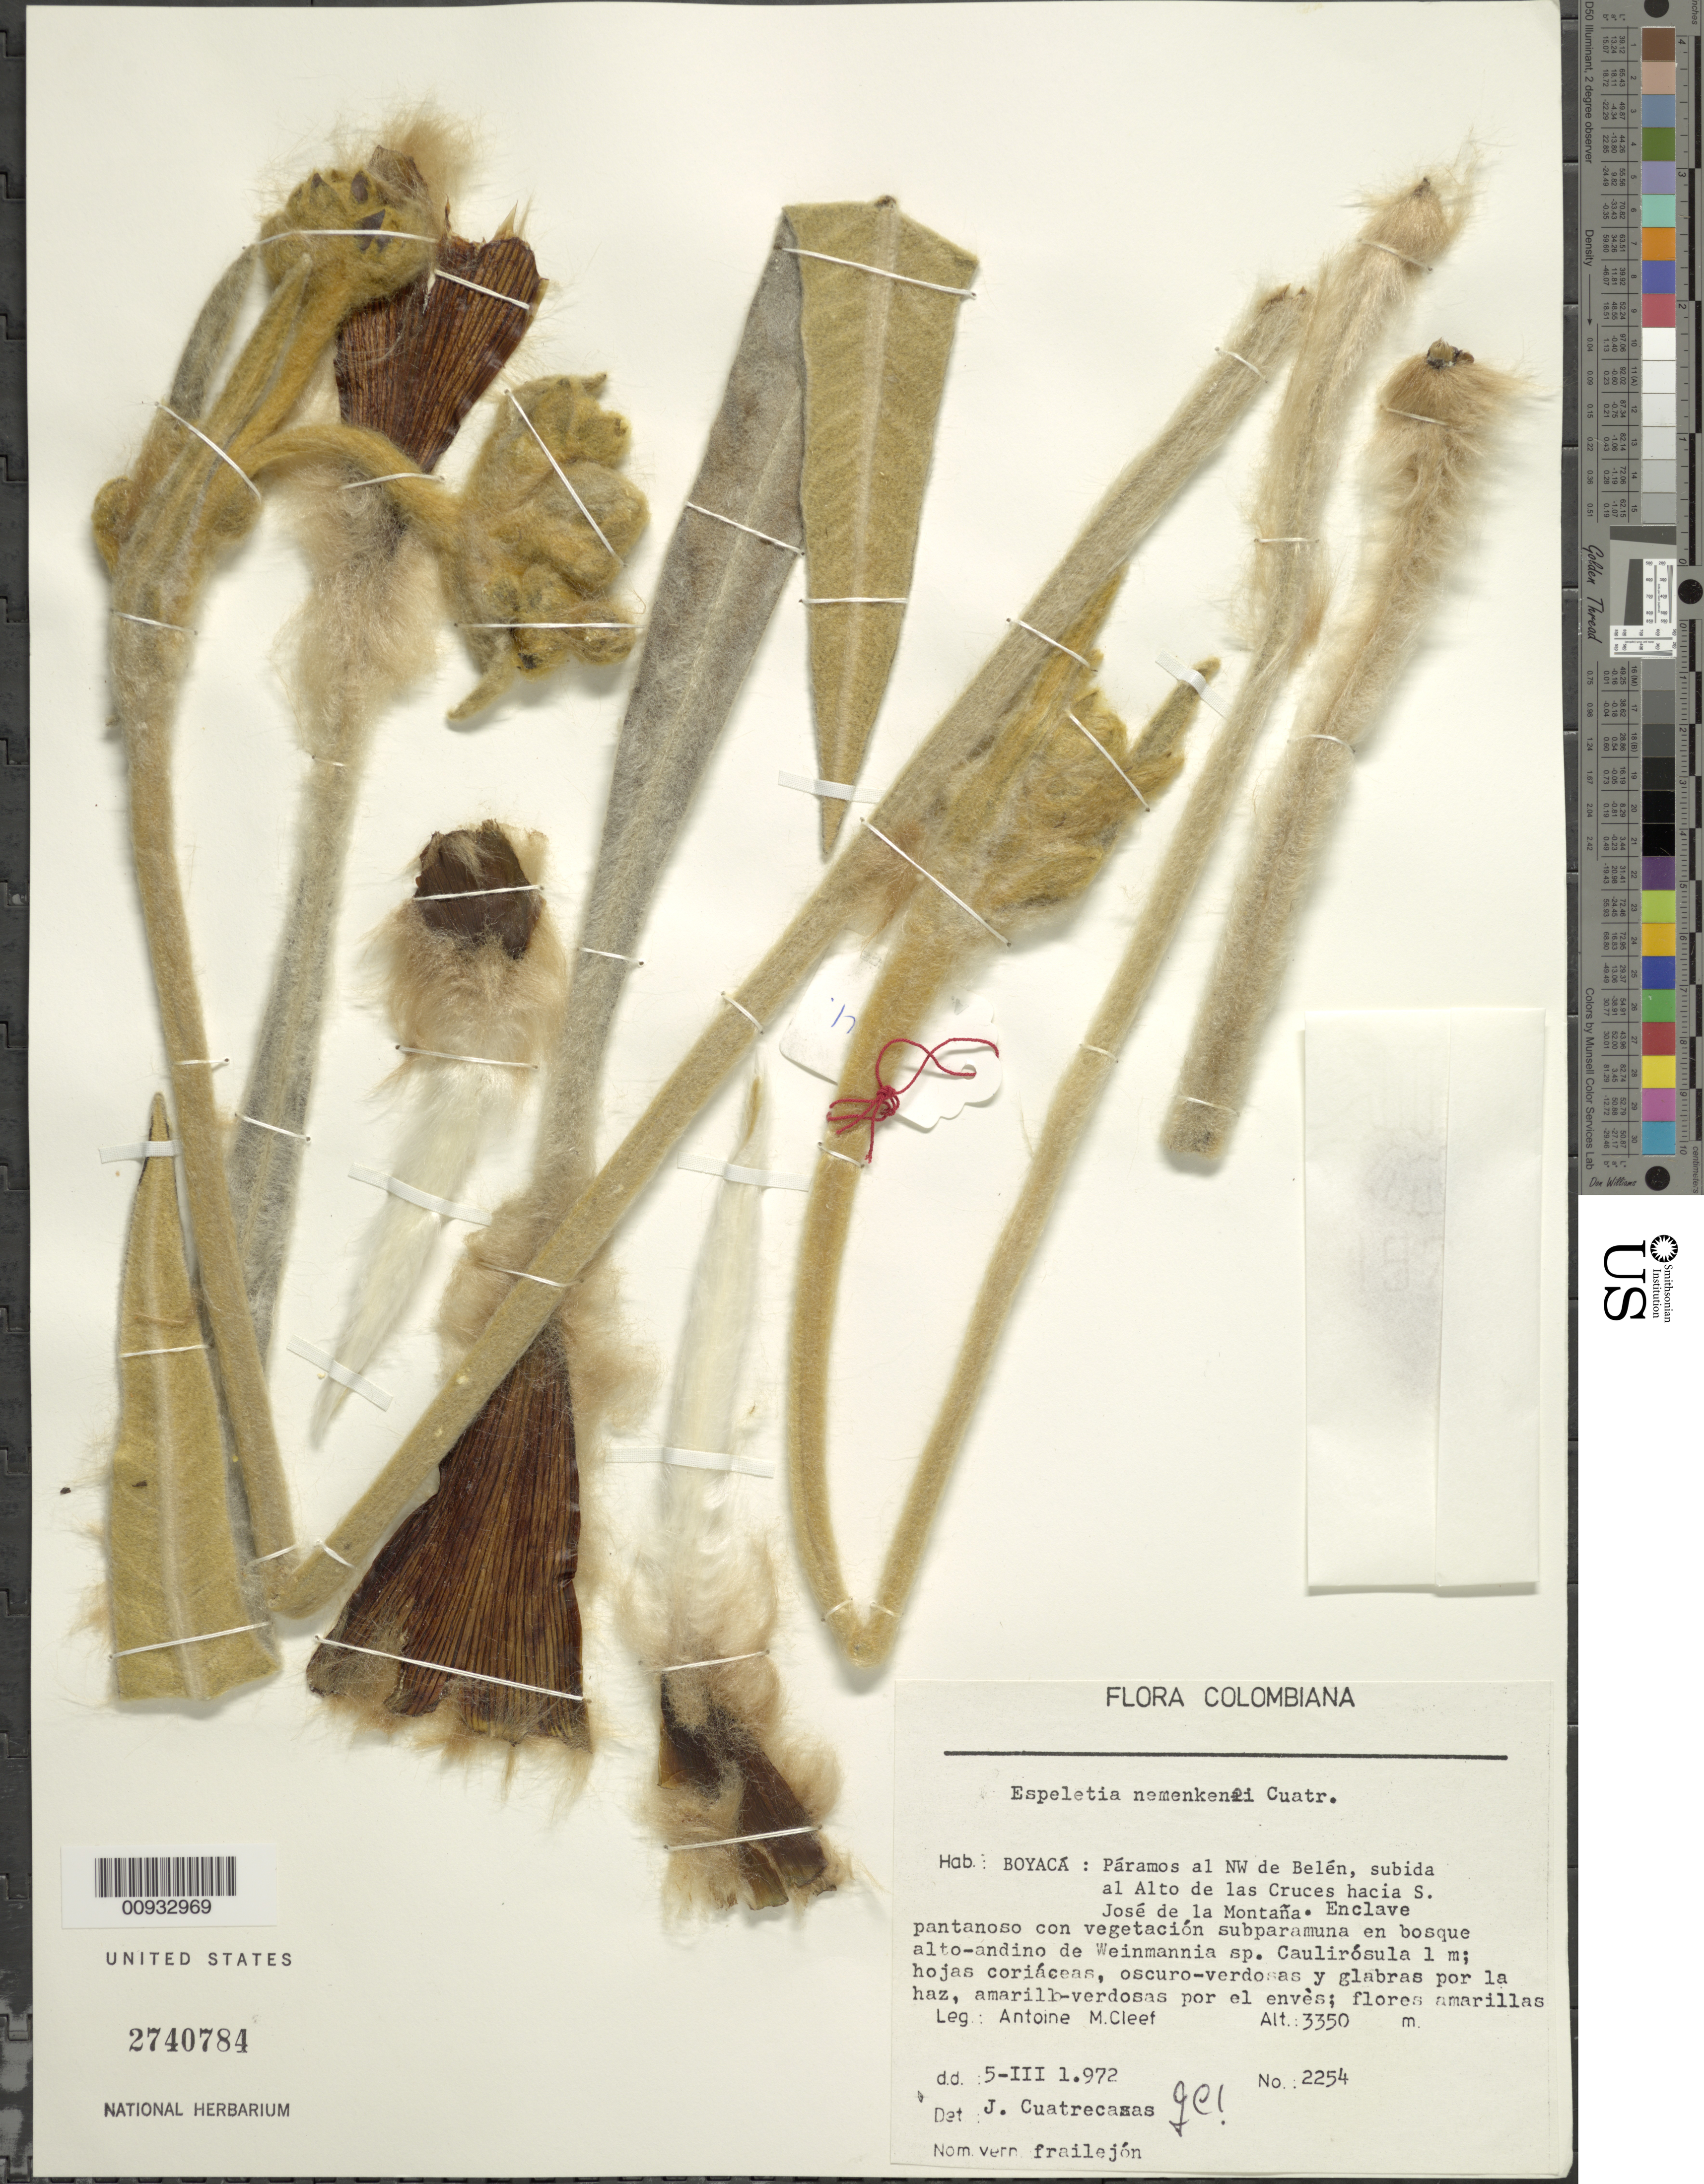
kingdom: Plantae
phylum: Tracheophyta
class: Magnoliopsida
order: Asterales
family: Asteraceae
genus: Espeletia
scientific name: Espeletia nemekenei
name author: Cuatrec.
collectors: A. M. Cleef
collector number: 2254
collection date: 1972-03-05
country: Colombia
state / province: Boyacá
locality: Paramo al NW de Belen, subida al Alto de las Cruces hacia S. Jose de la Montana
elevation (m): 3350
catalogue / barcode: US 2740784